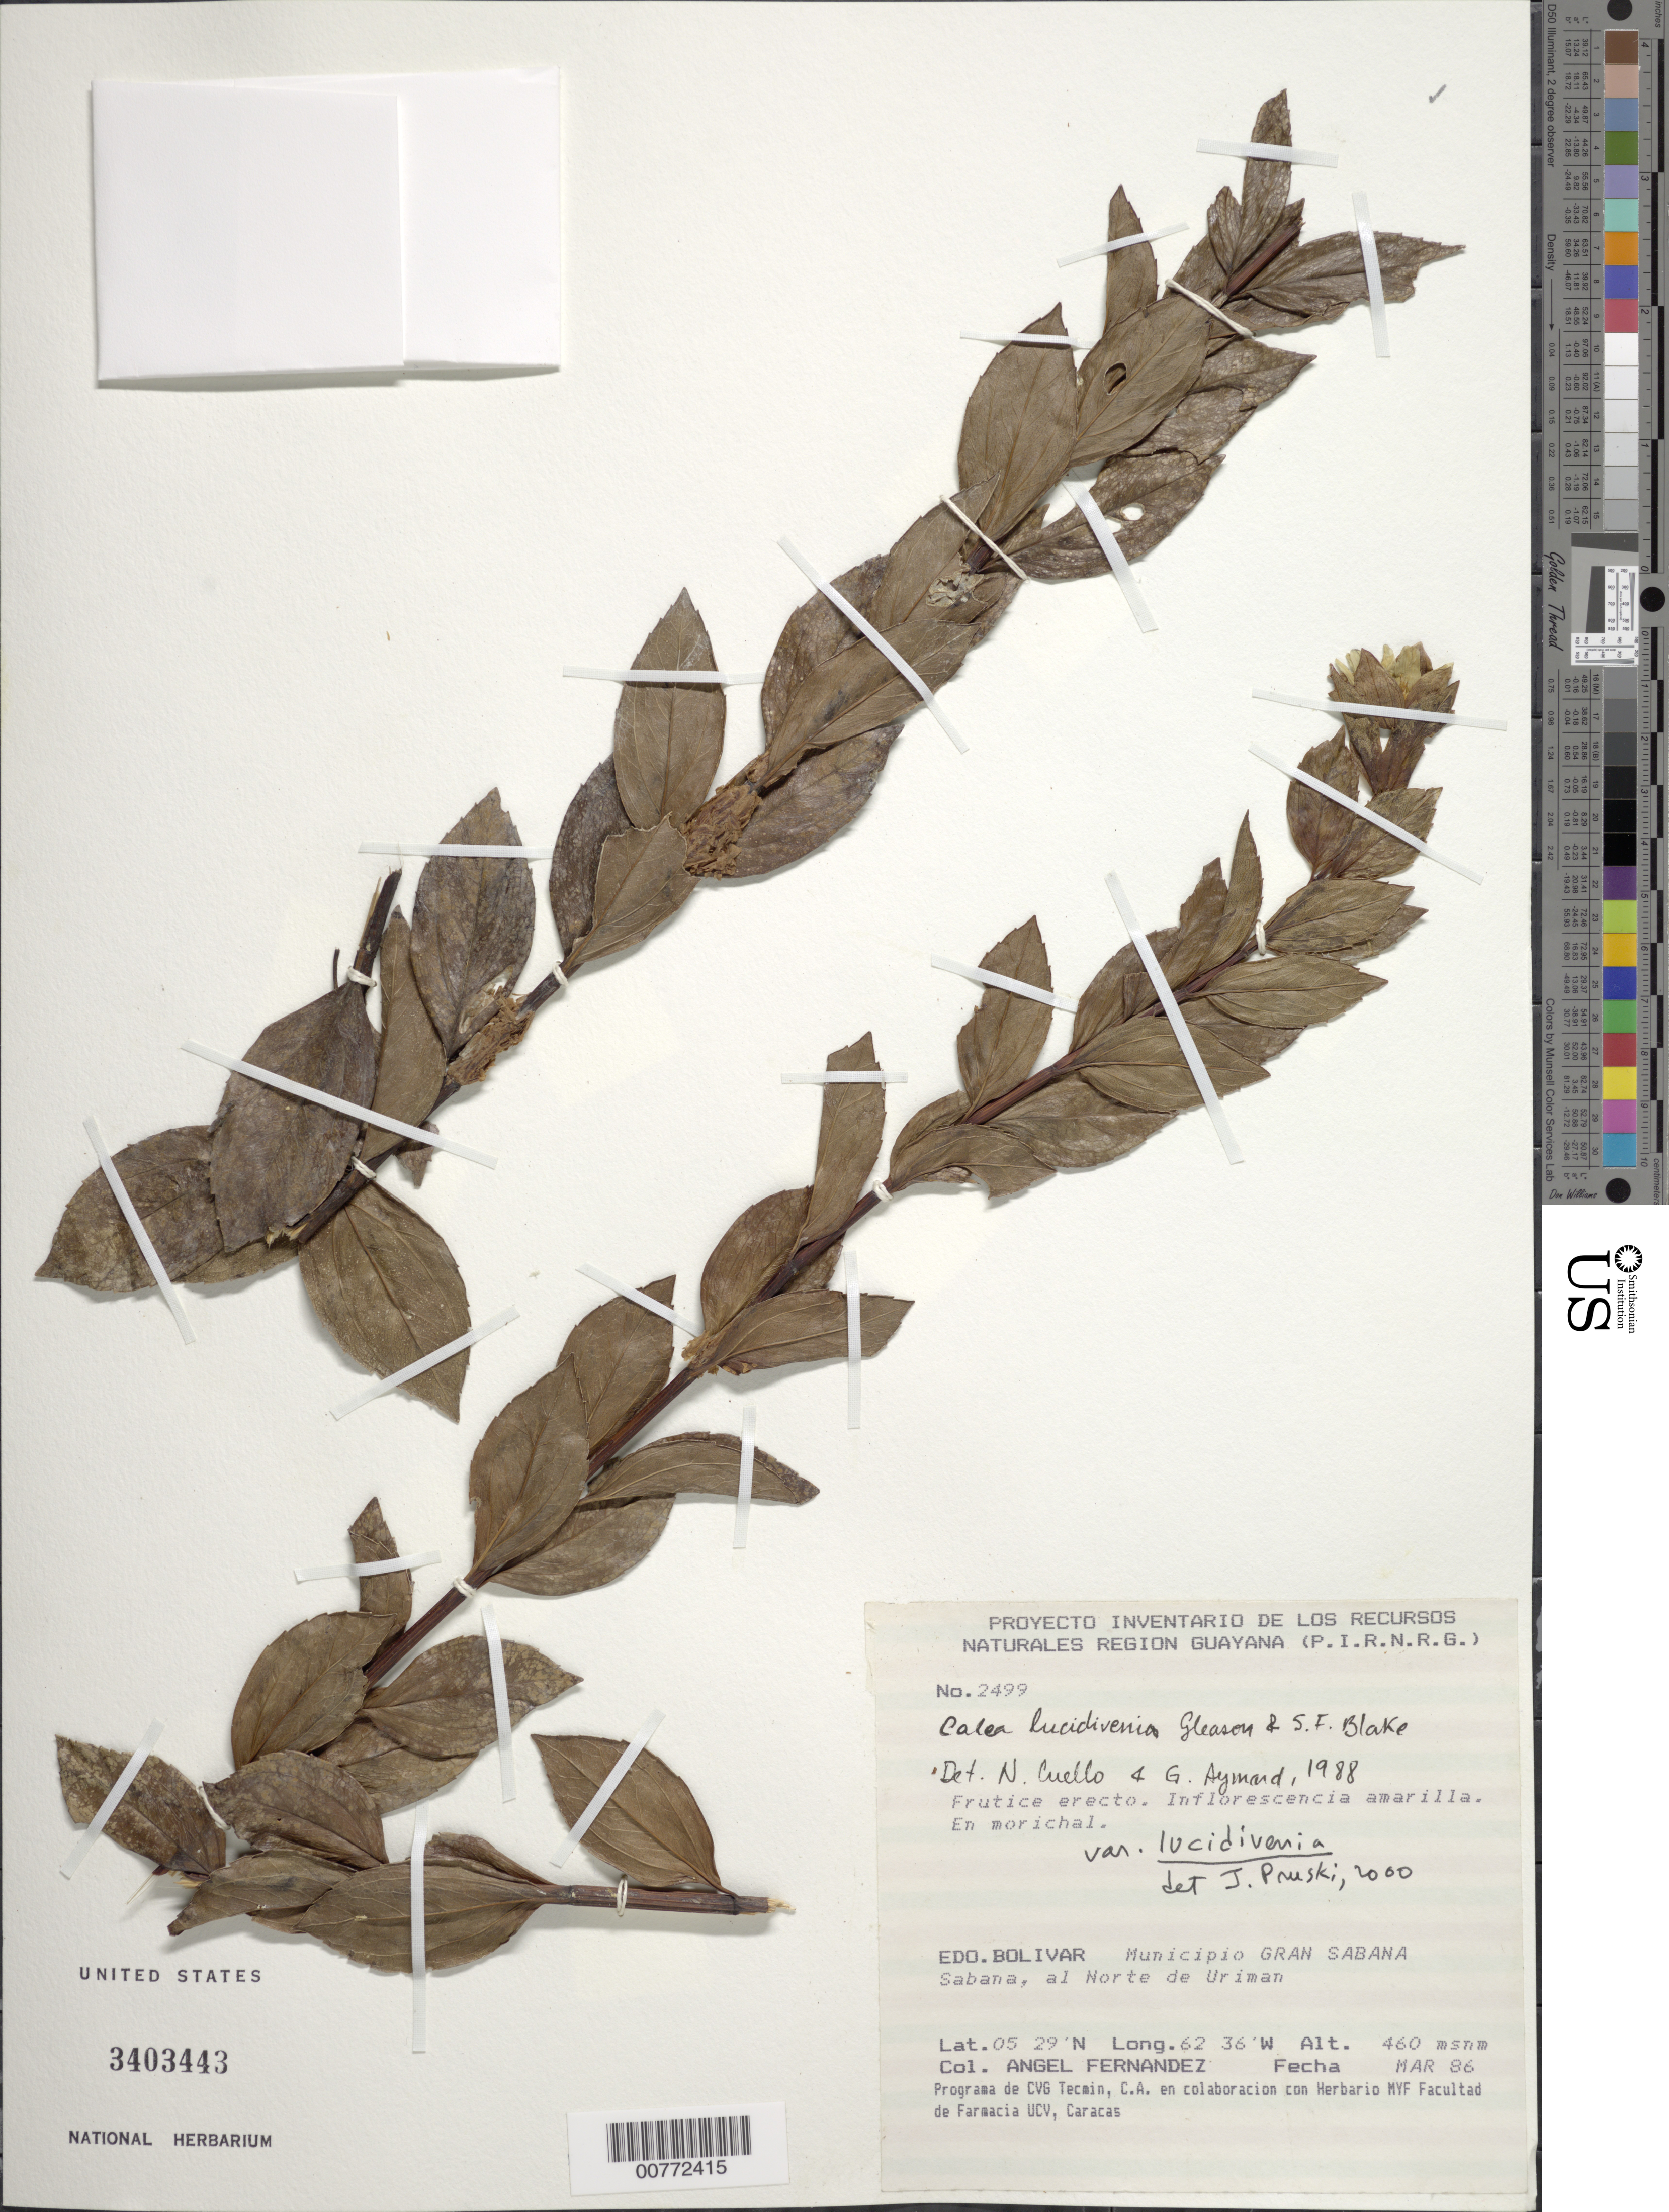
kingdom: Plantae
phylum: Tracheophyta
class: Magnoliopsida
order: Asterales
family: Asteraceae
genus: Calea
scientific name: Calea lucidivenia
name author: Gleason & S.F. Blake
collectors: A. Fernández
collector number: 2499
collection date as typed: Mar-86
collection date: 1986-03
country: Venezuela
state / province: Bolívar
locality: Mun. Gran Sabana, N de Uriman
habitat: Sabana, en morichal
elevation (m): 460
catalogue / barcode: US 3403443